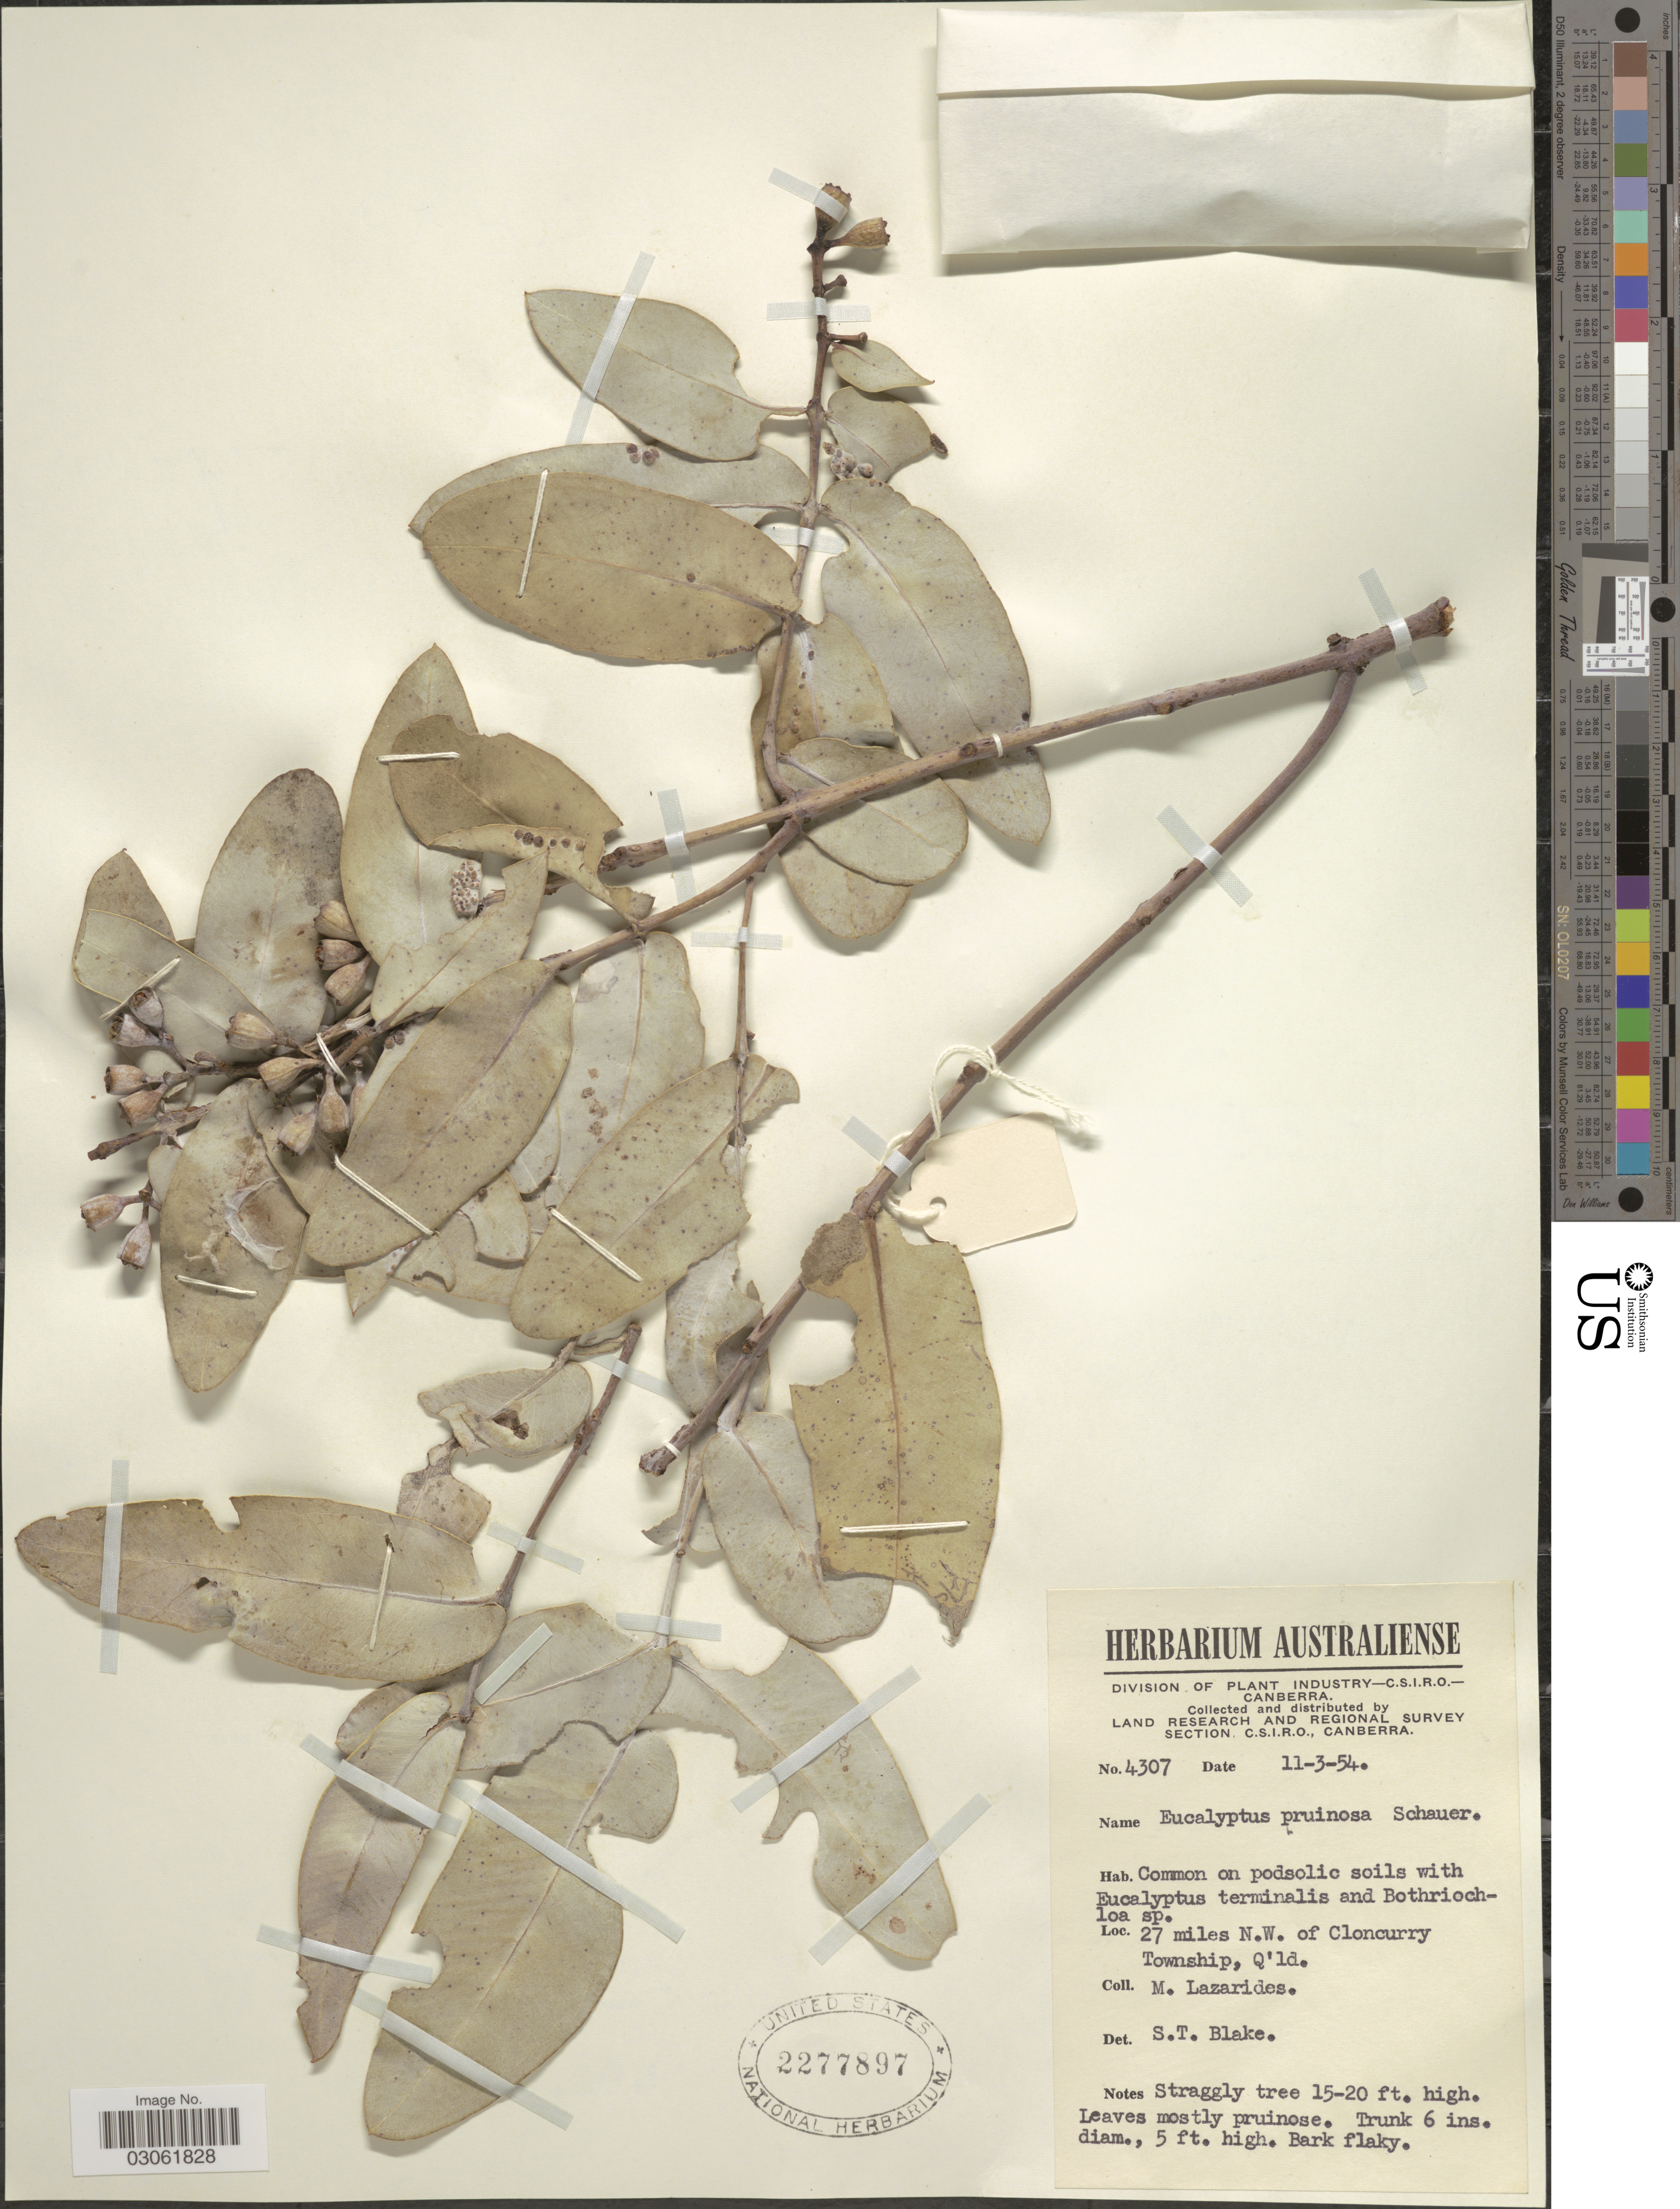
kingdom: Plantae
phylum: Tracheophyta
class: Magnoliopsida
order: Myrtales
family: Myrtaceae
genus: Eucalyptus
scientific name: Eucalyptus pruinosa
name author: Schauer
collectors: M. Lazarides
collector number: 4307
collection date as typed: Transcribed d/m/y: 11/3/54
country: Australia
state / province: Queensland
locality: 27 miles N.W. of Cloncurry Township.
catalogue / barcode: US 2277897